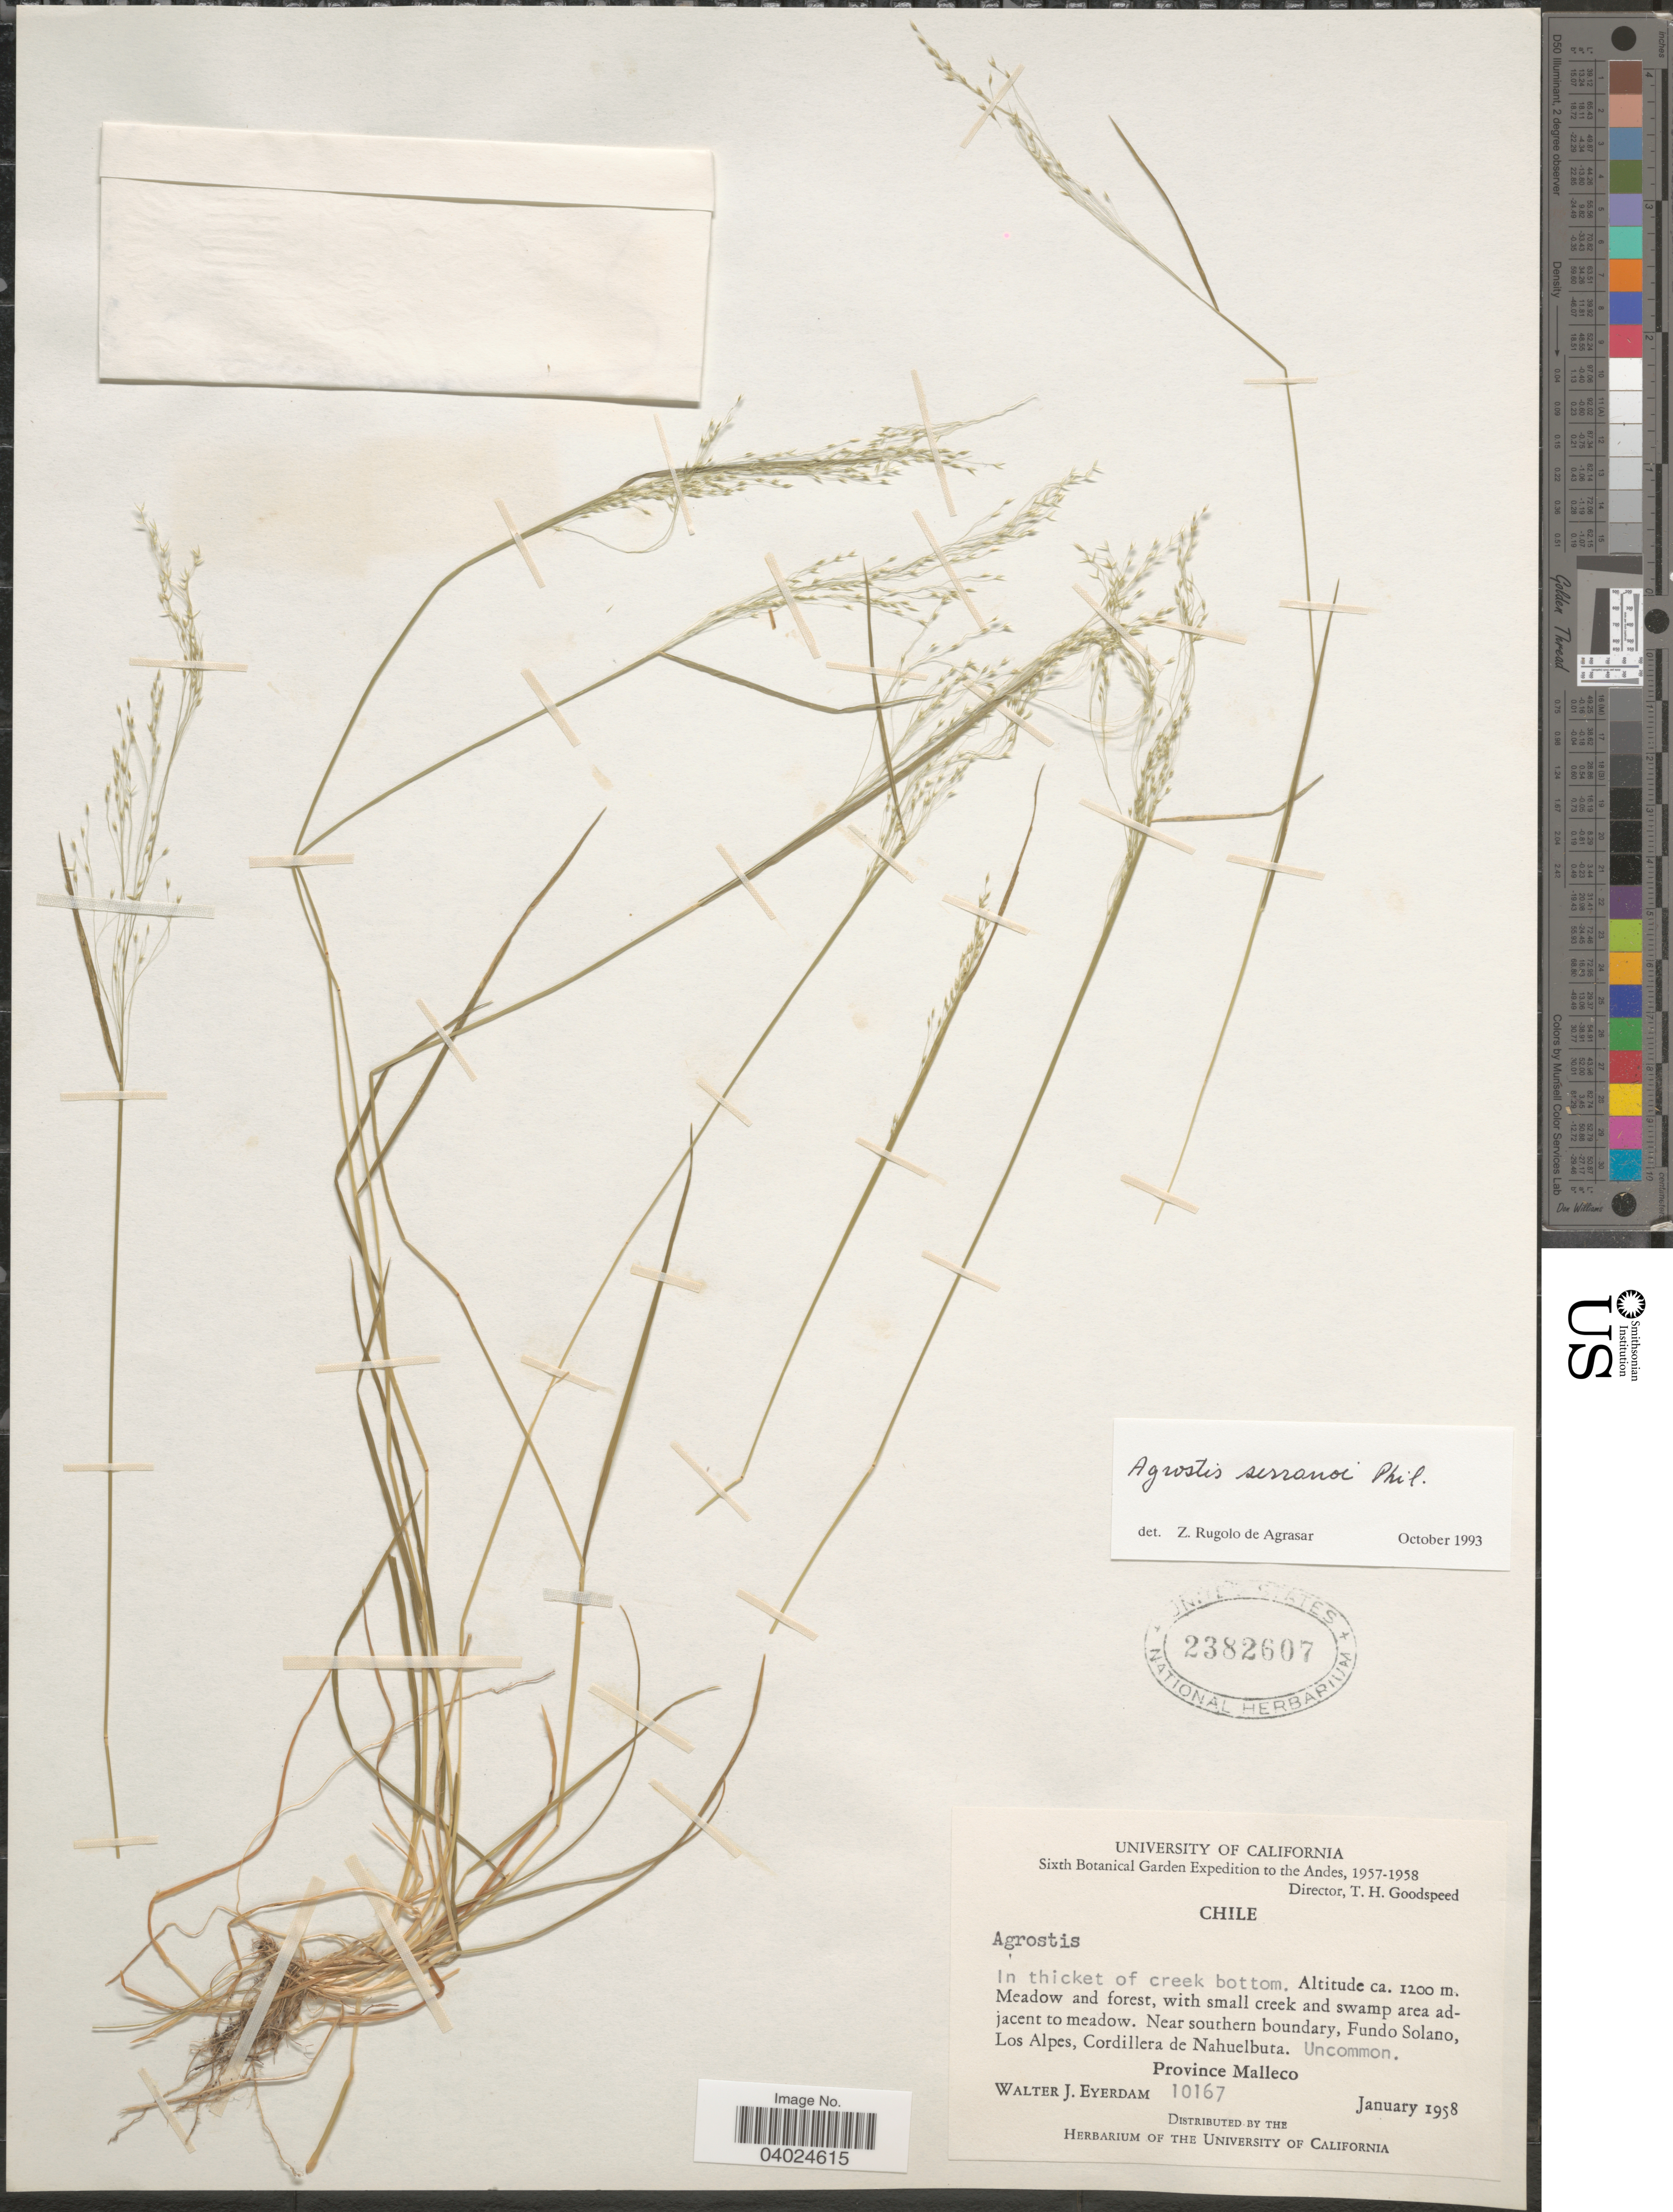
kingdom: Plantae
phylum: Tracheophyta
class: Liliopsida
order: Poales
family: Poaceae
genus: Agrostis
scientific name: Agrostis serranoi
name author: Phil.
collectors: W. J. Eyerdam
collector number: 10167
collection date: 1958-01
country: Chile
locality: To the Andes. In thicket of creek bottom. Near southern boundary, Fundo Solano, Los Alpes, Cordillera de Nahuelbuta. Province Malleco.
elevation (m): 1200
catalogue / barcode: US 2382607